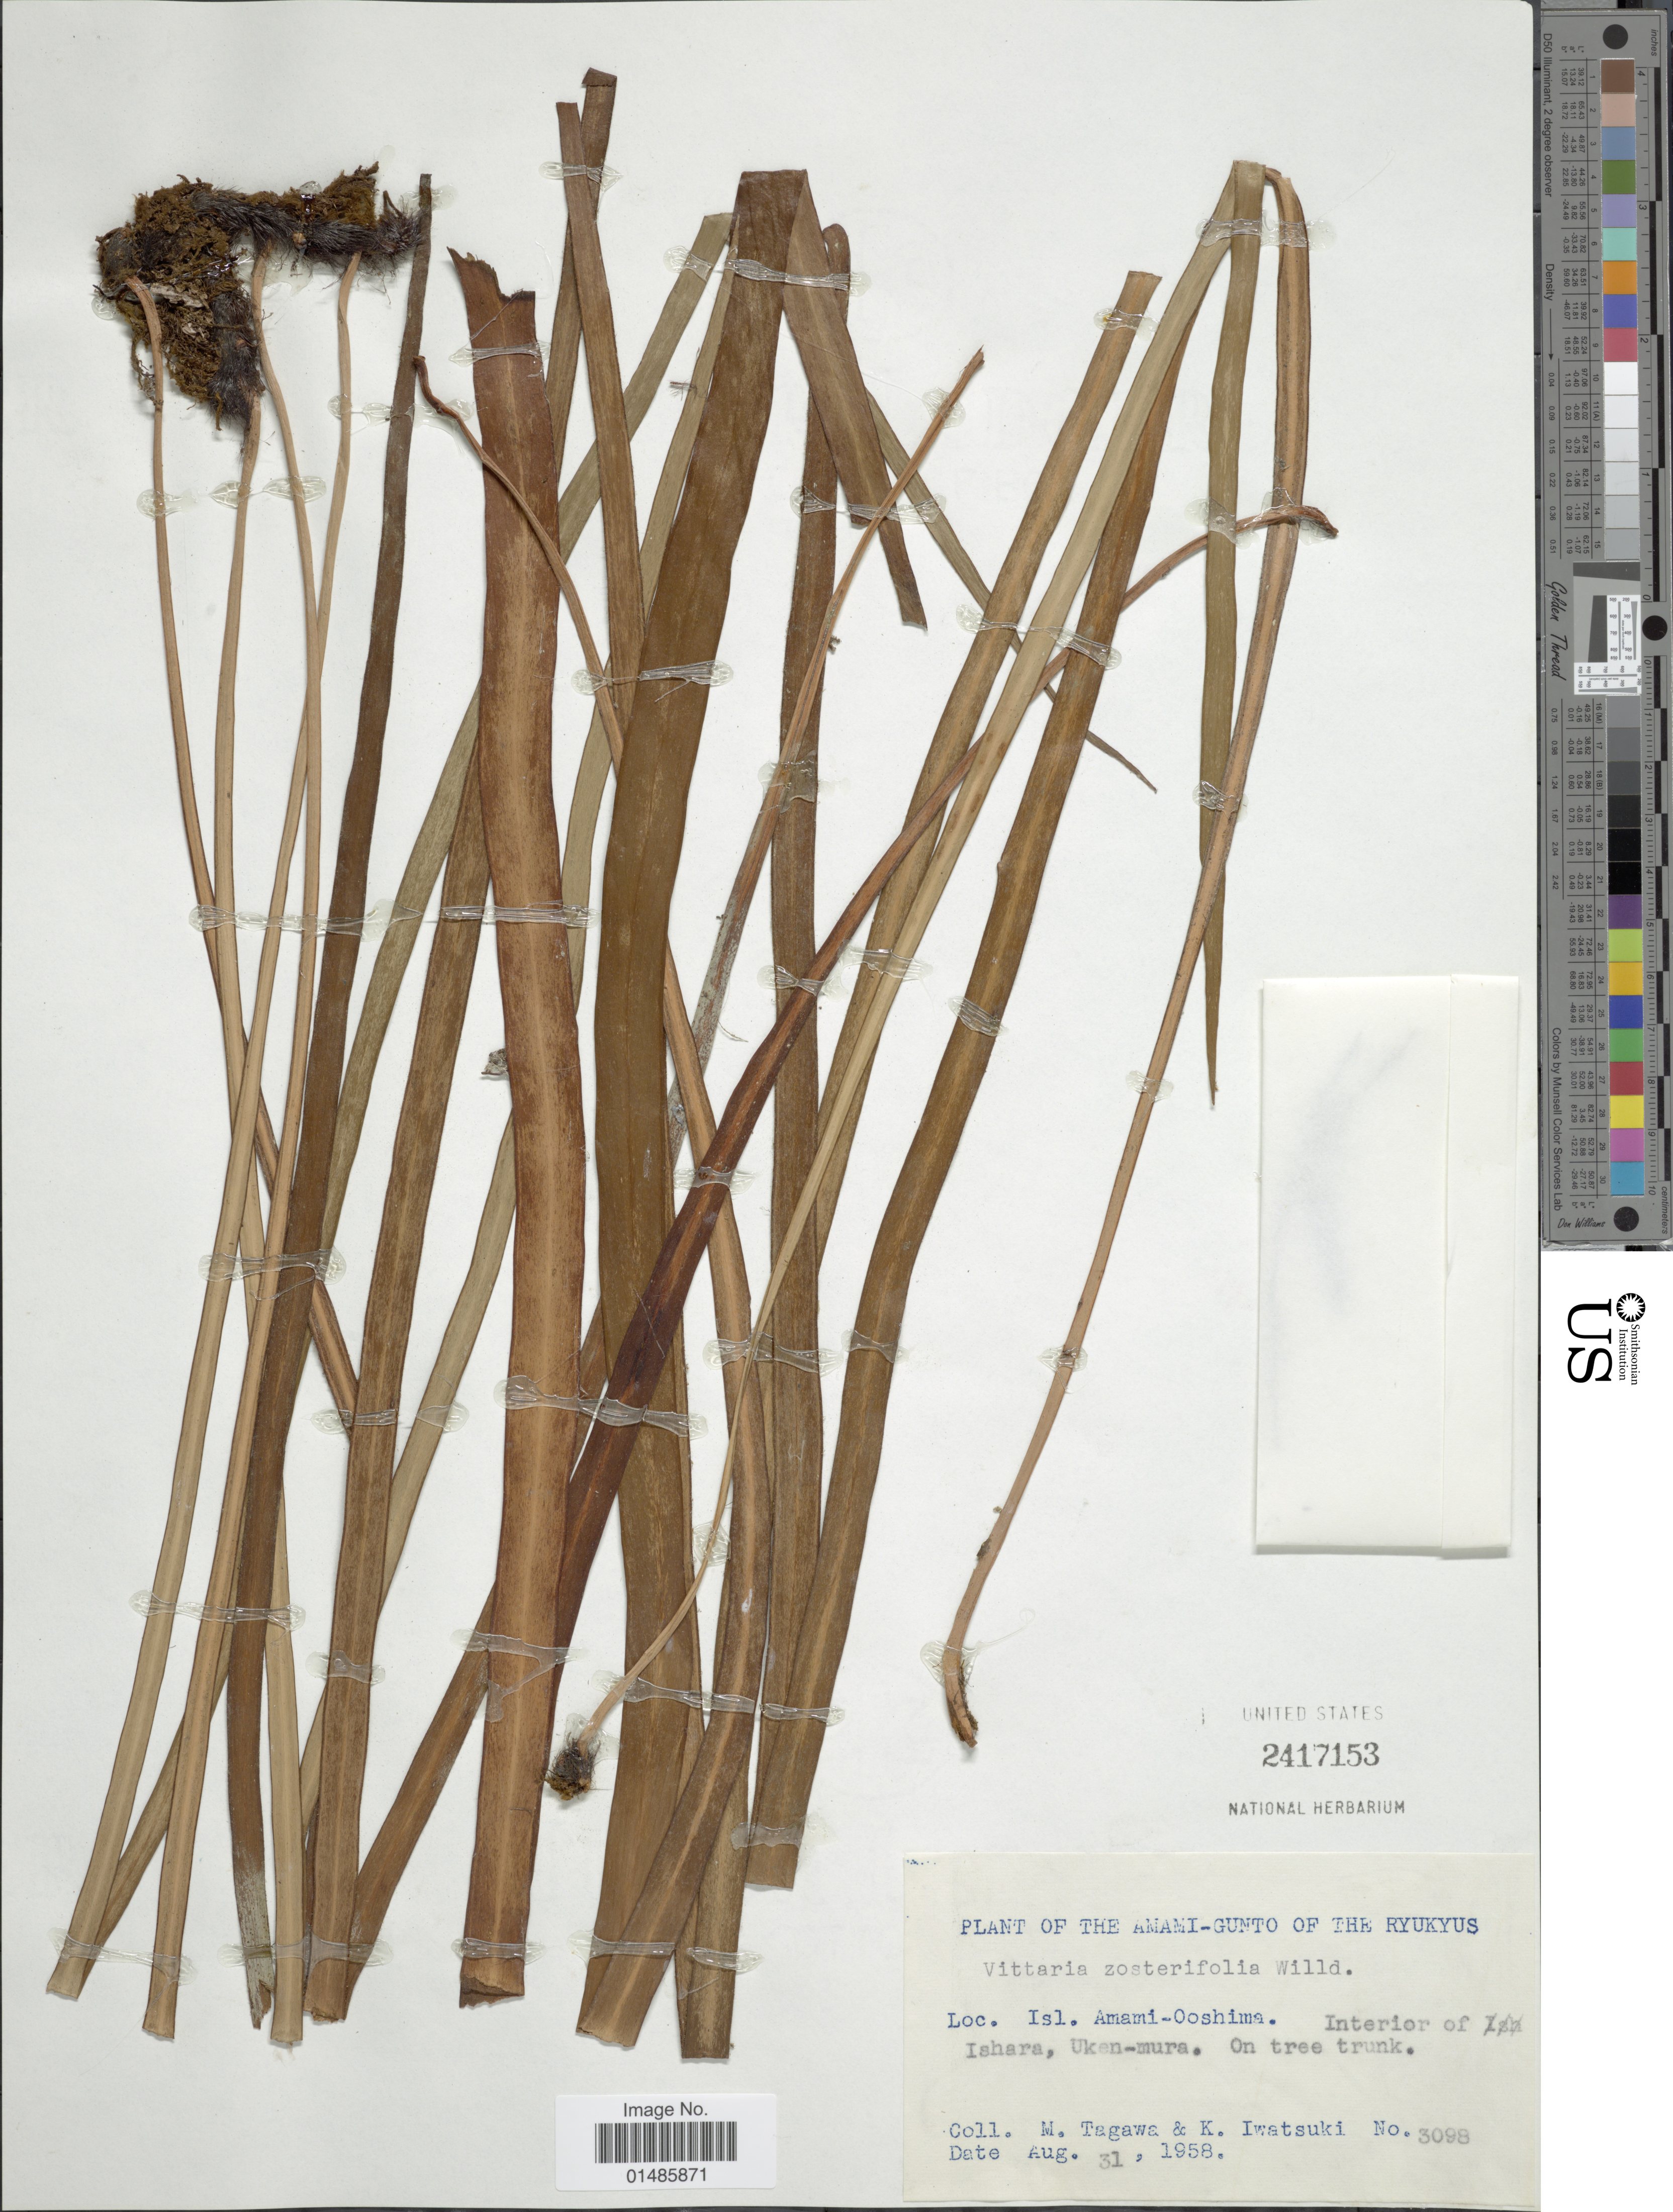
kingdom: Plantae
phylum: Tracheophyta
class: Polypodiopsida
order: Polypodiales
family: Pteridaceae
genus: Haplopteris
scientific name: Haplopteris zosterifolia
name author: (Willd.) E.H. Crane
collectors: M. Tagawa & K. Iwatsuki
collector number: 3098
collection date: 1958-08-31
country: Japan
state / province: Okinawa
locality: Isl. Amami-Ooshima. Interior Ishara, Uken-mura.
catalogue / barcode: US 2417153